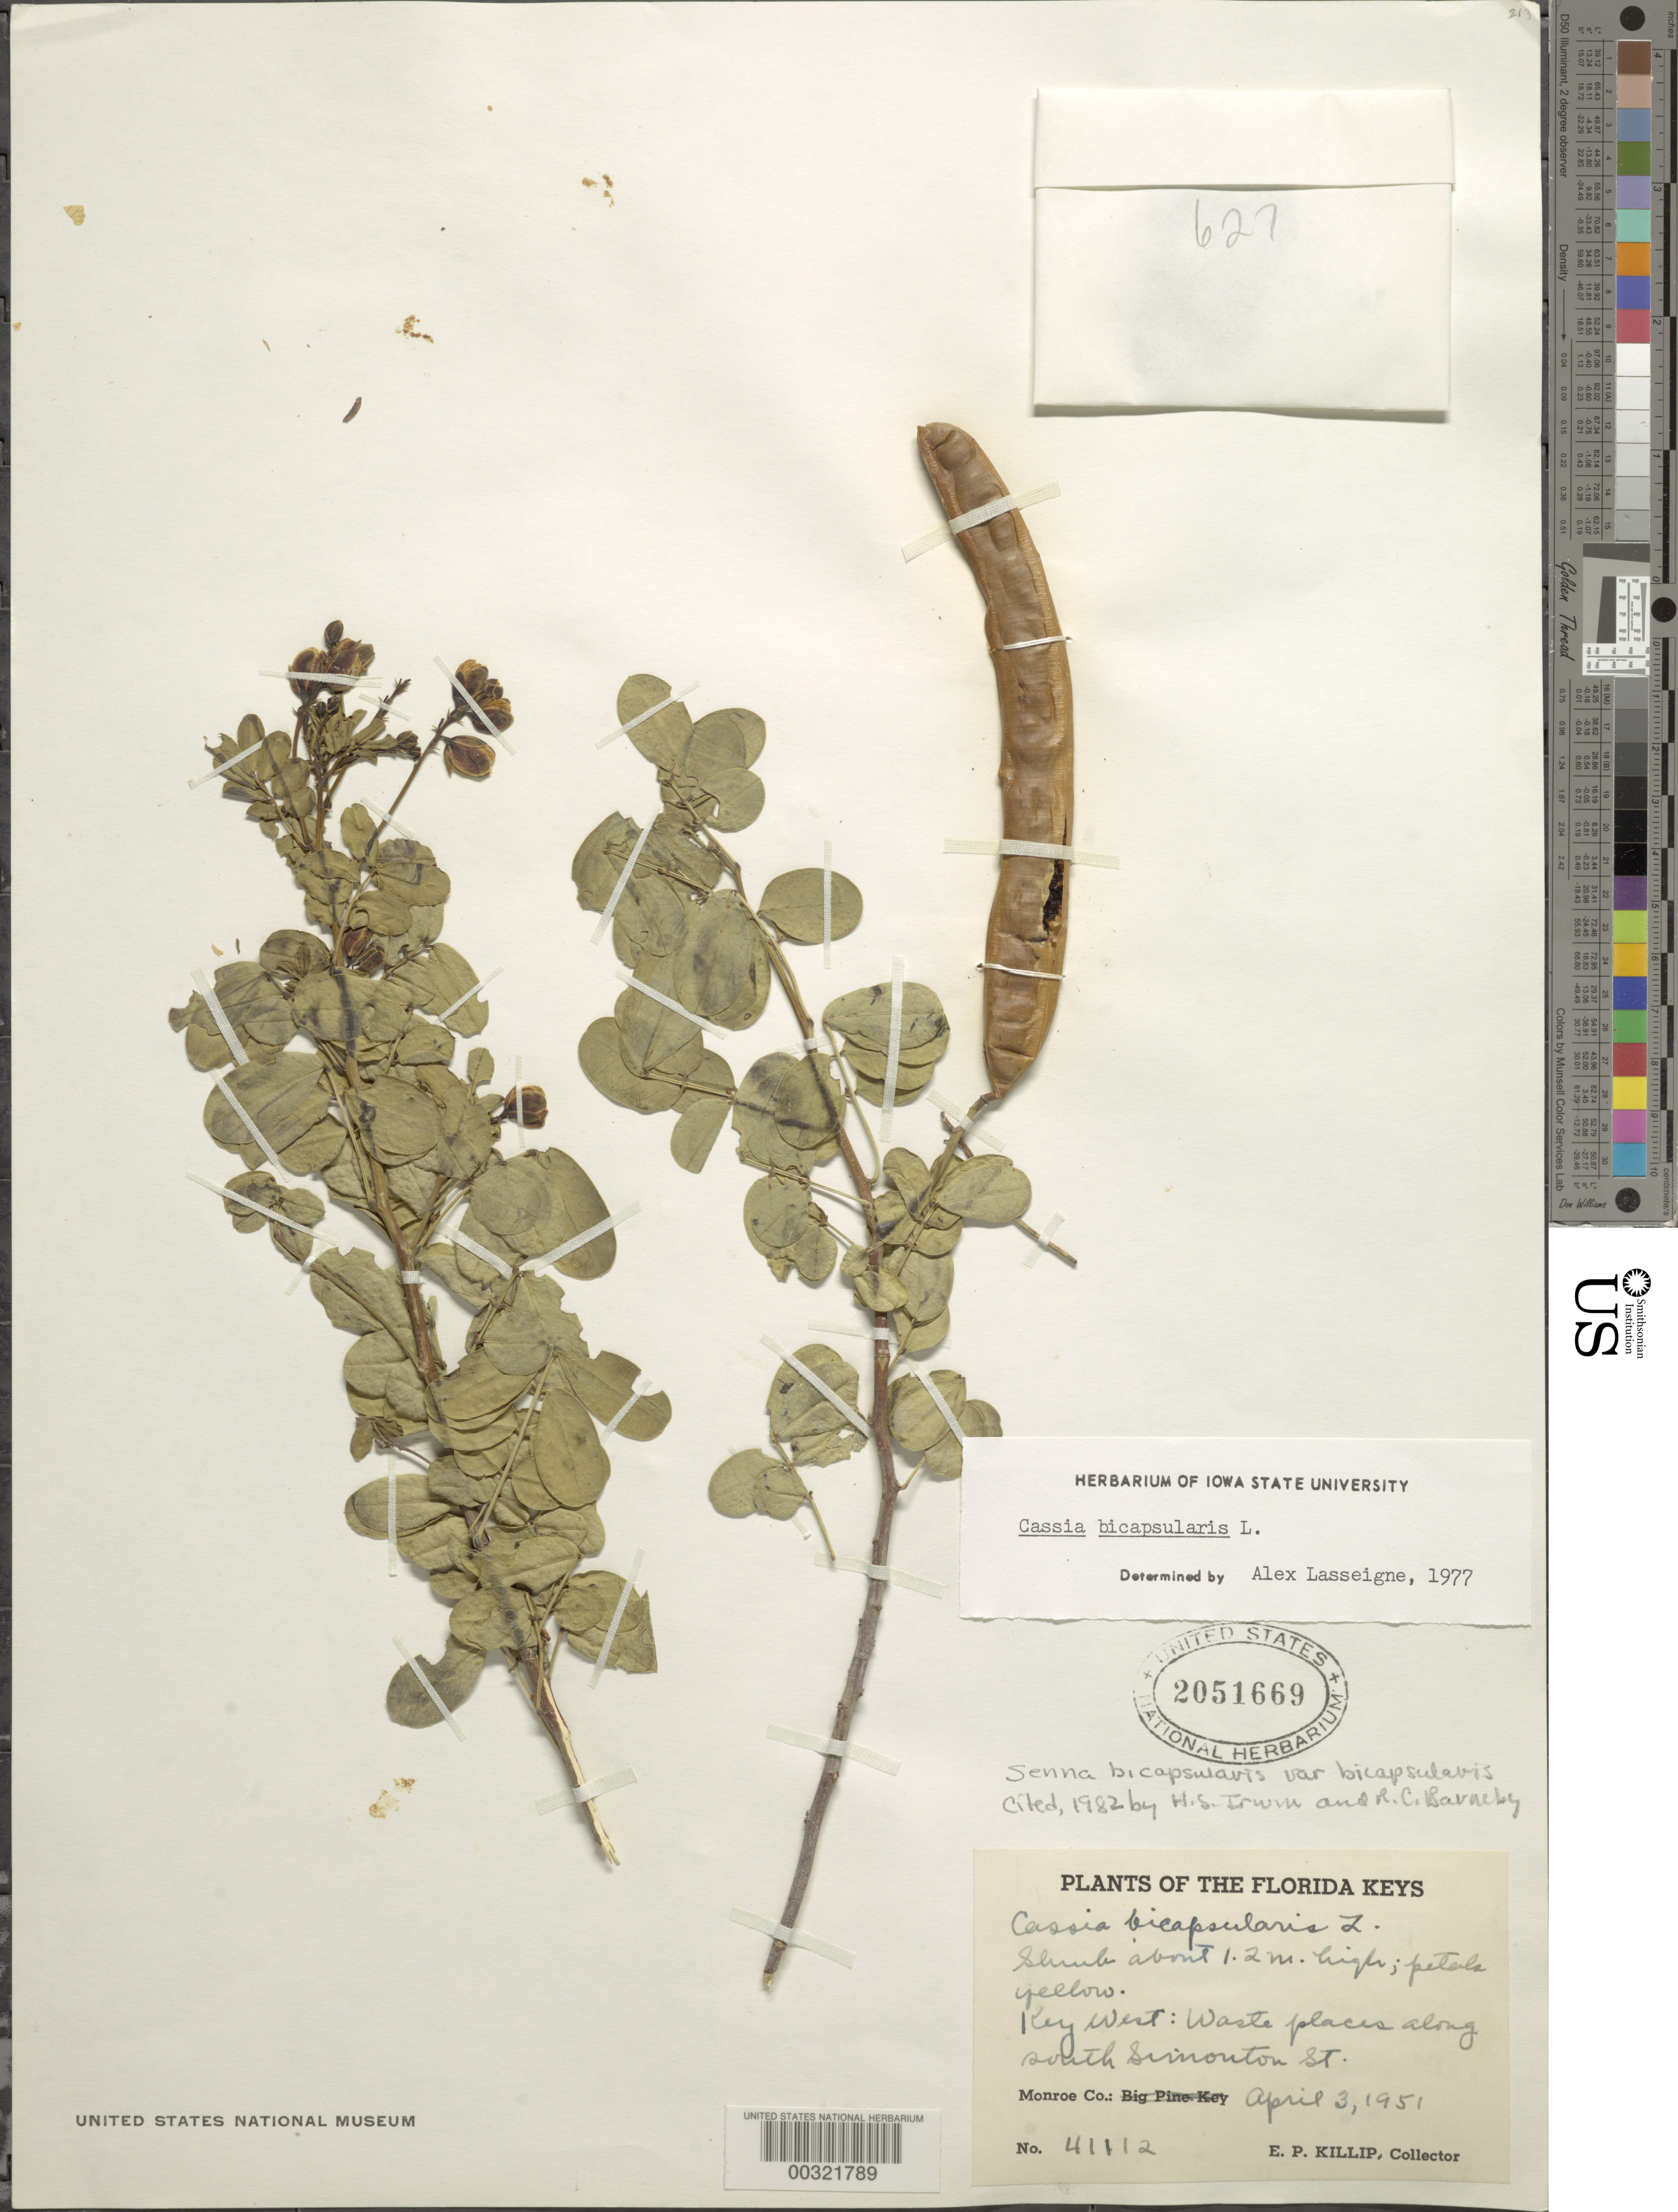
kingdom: Plantae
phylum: Tracheophyta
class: Magnoliopsida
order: Fabales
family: Fabaceae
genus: Senna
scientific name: Senna bicapsularis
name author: (L.) Roxb.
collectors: E. P. Killip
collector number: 41112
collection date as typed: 03 Apr 1951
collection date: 1951-04-03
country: United States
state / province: Florida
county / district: Monroe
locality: Kew west: wast places along s simonton st.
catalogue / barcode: US 2051669